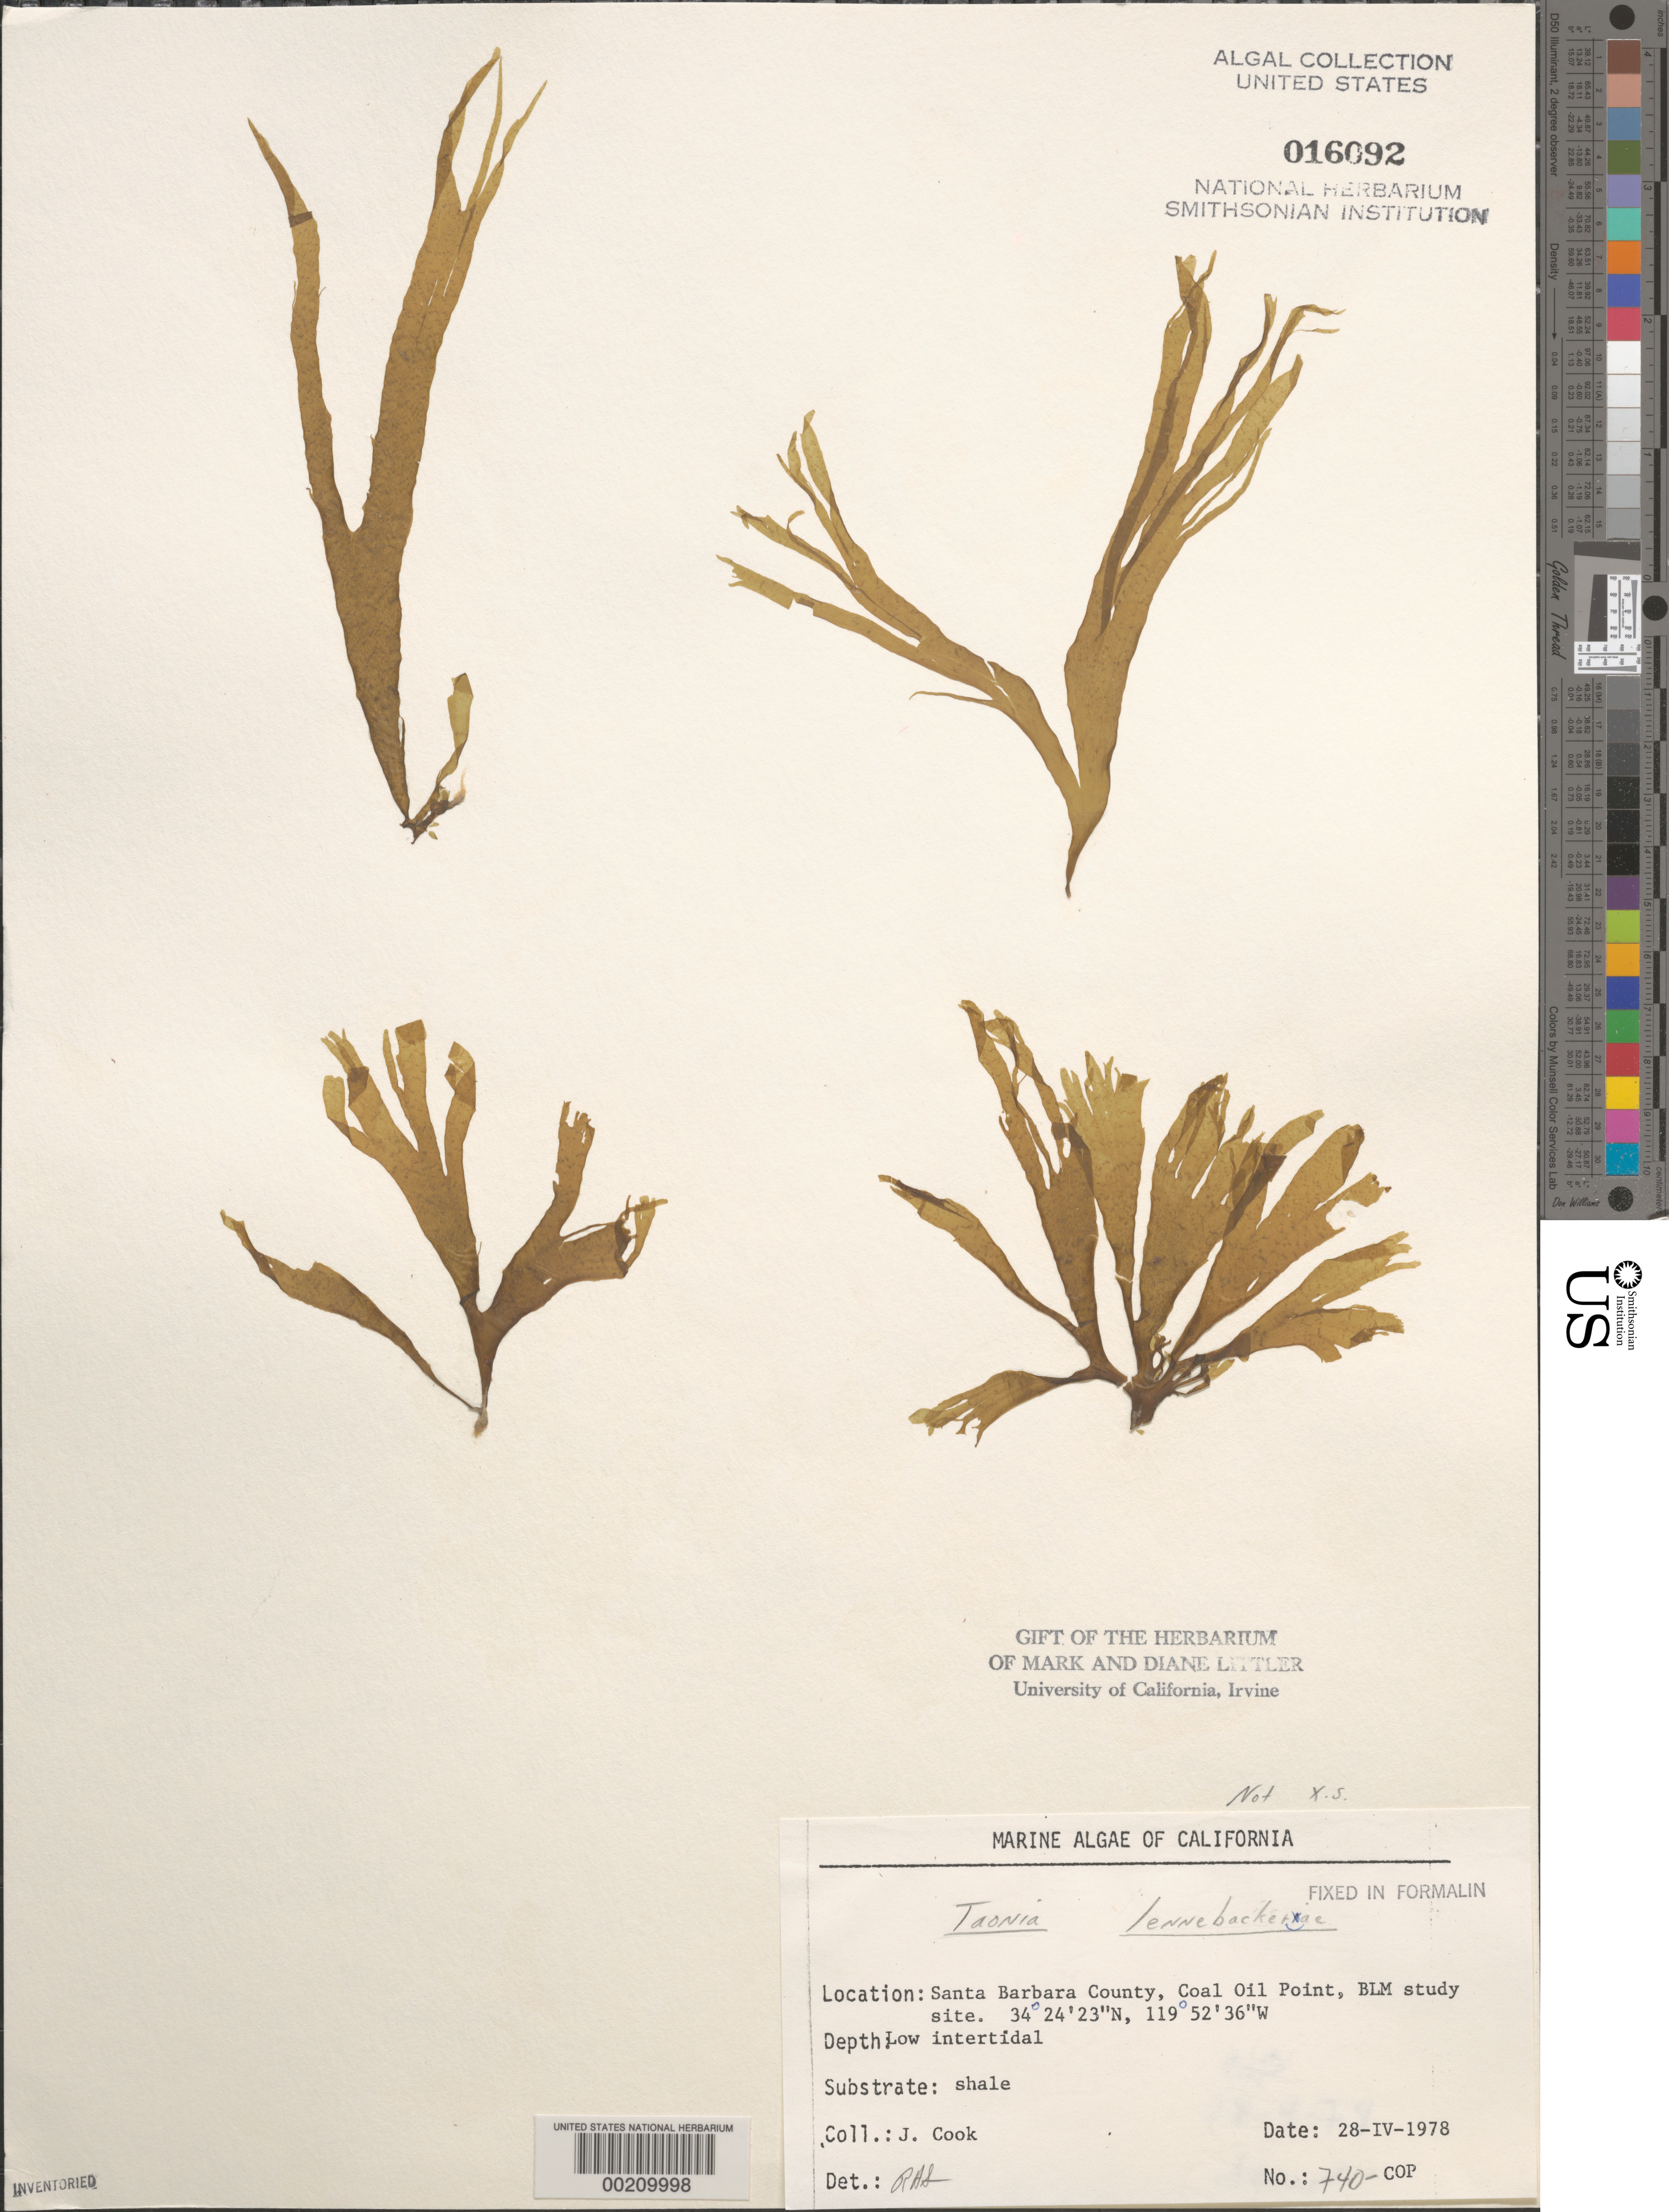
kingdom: Chromista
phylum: Ochrophyta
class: Phaeophyceae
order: Dictyotales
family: Dictyotaceae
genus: Taonia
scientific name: Taonia lennebackerae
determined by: Sims, Robert H.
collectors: J. Cook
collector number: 740-cop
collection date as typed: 28 Apr 1978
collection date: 1978-04-28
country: United States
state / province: California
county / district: Santa Barbara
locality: Coal Oil Point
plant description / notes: BLM-SOCALBIGHT Rocky Intertidal Survey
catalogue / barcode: US 16092